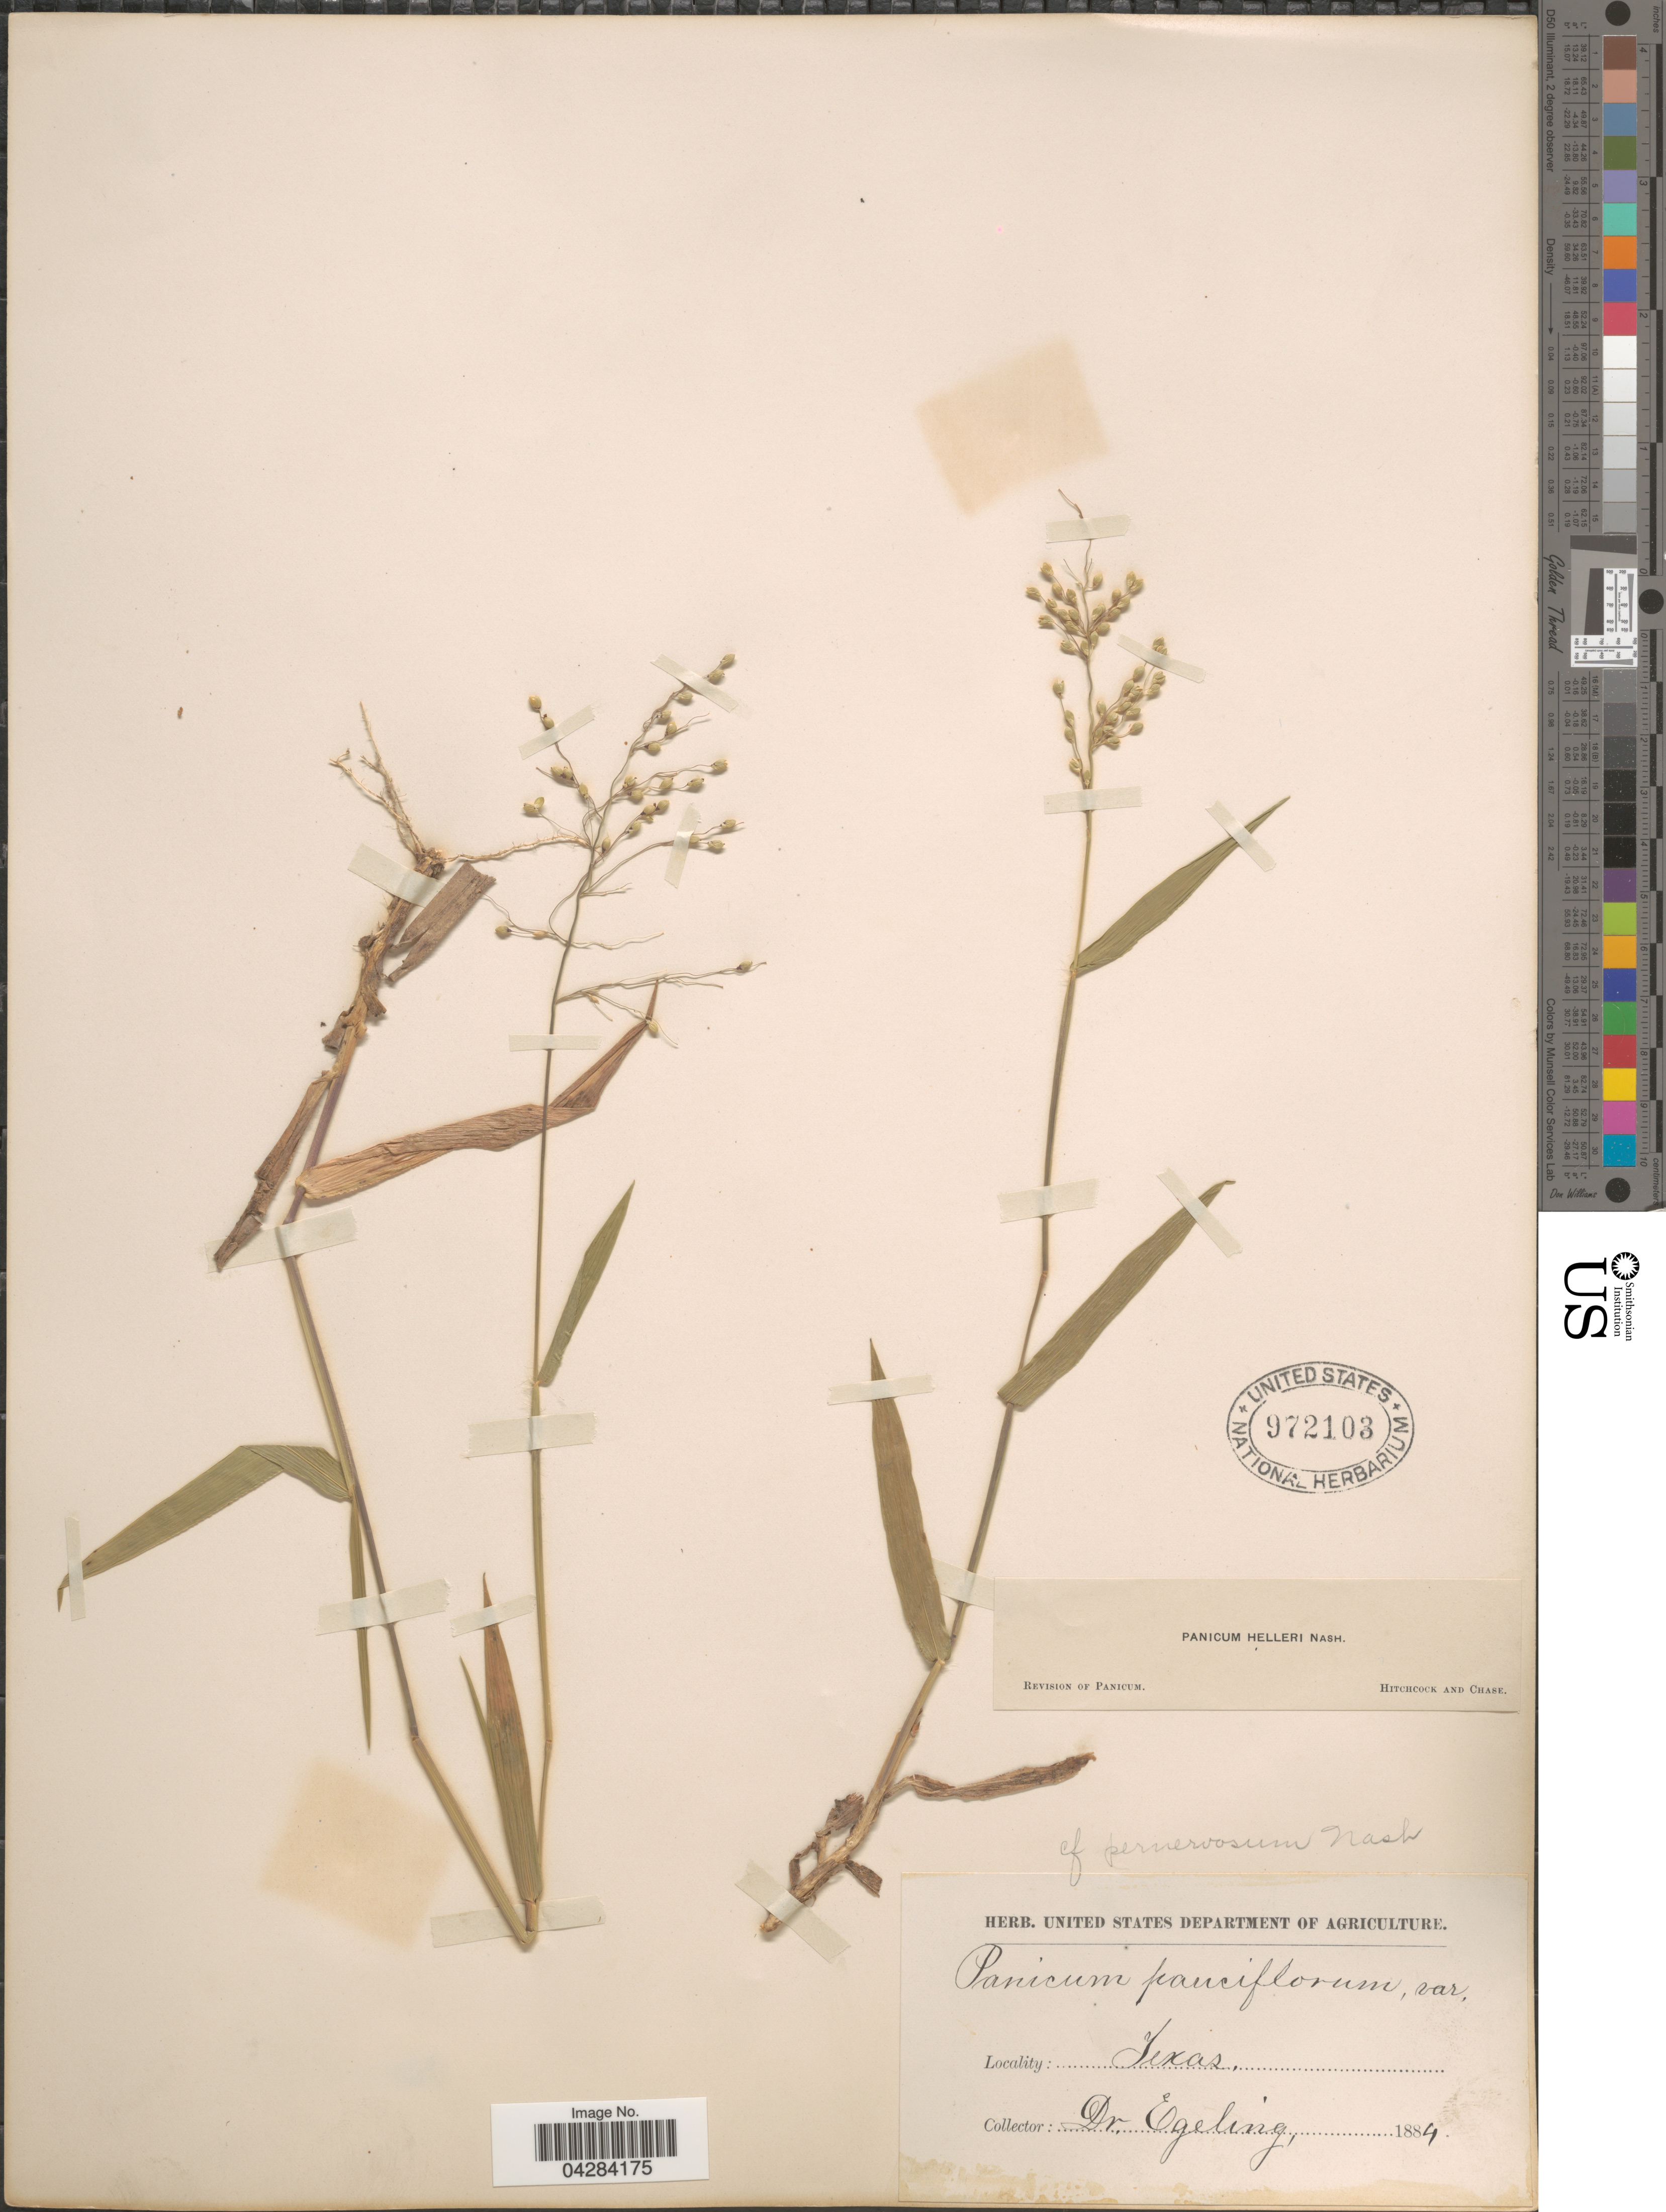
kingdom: Plantae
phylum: Tracheophyta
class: Liliopsida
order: Poales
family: Poaceae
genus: Dichanthelium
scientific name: Dichanthelium oligosanthes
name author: (Schult.) Gould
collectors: Egeling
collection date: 1884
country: United States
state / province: Texas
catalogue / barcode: US 972103